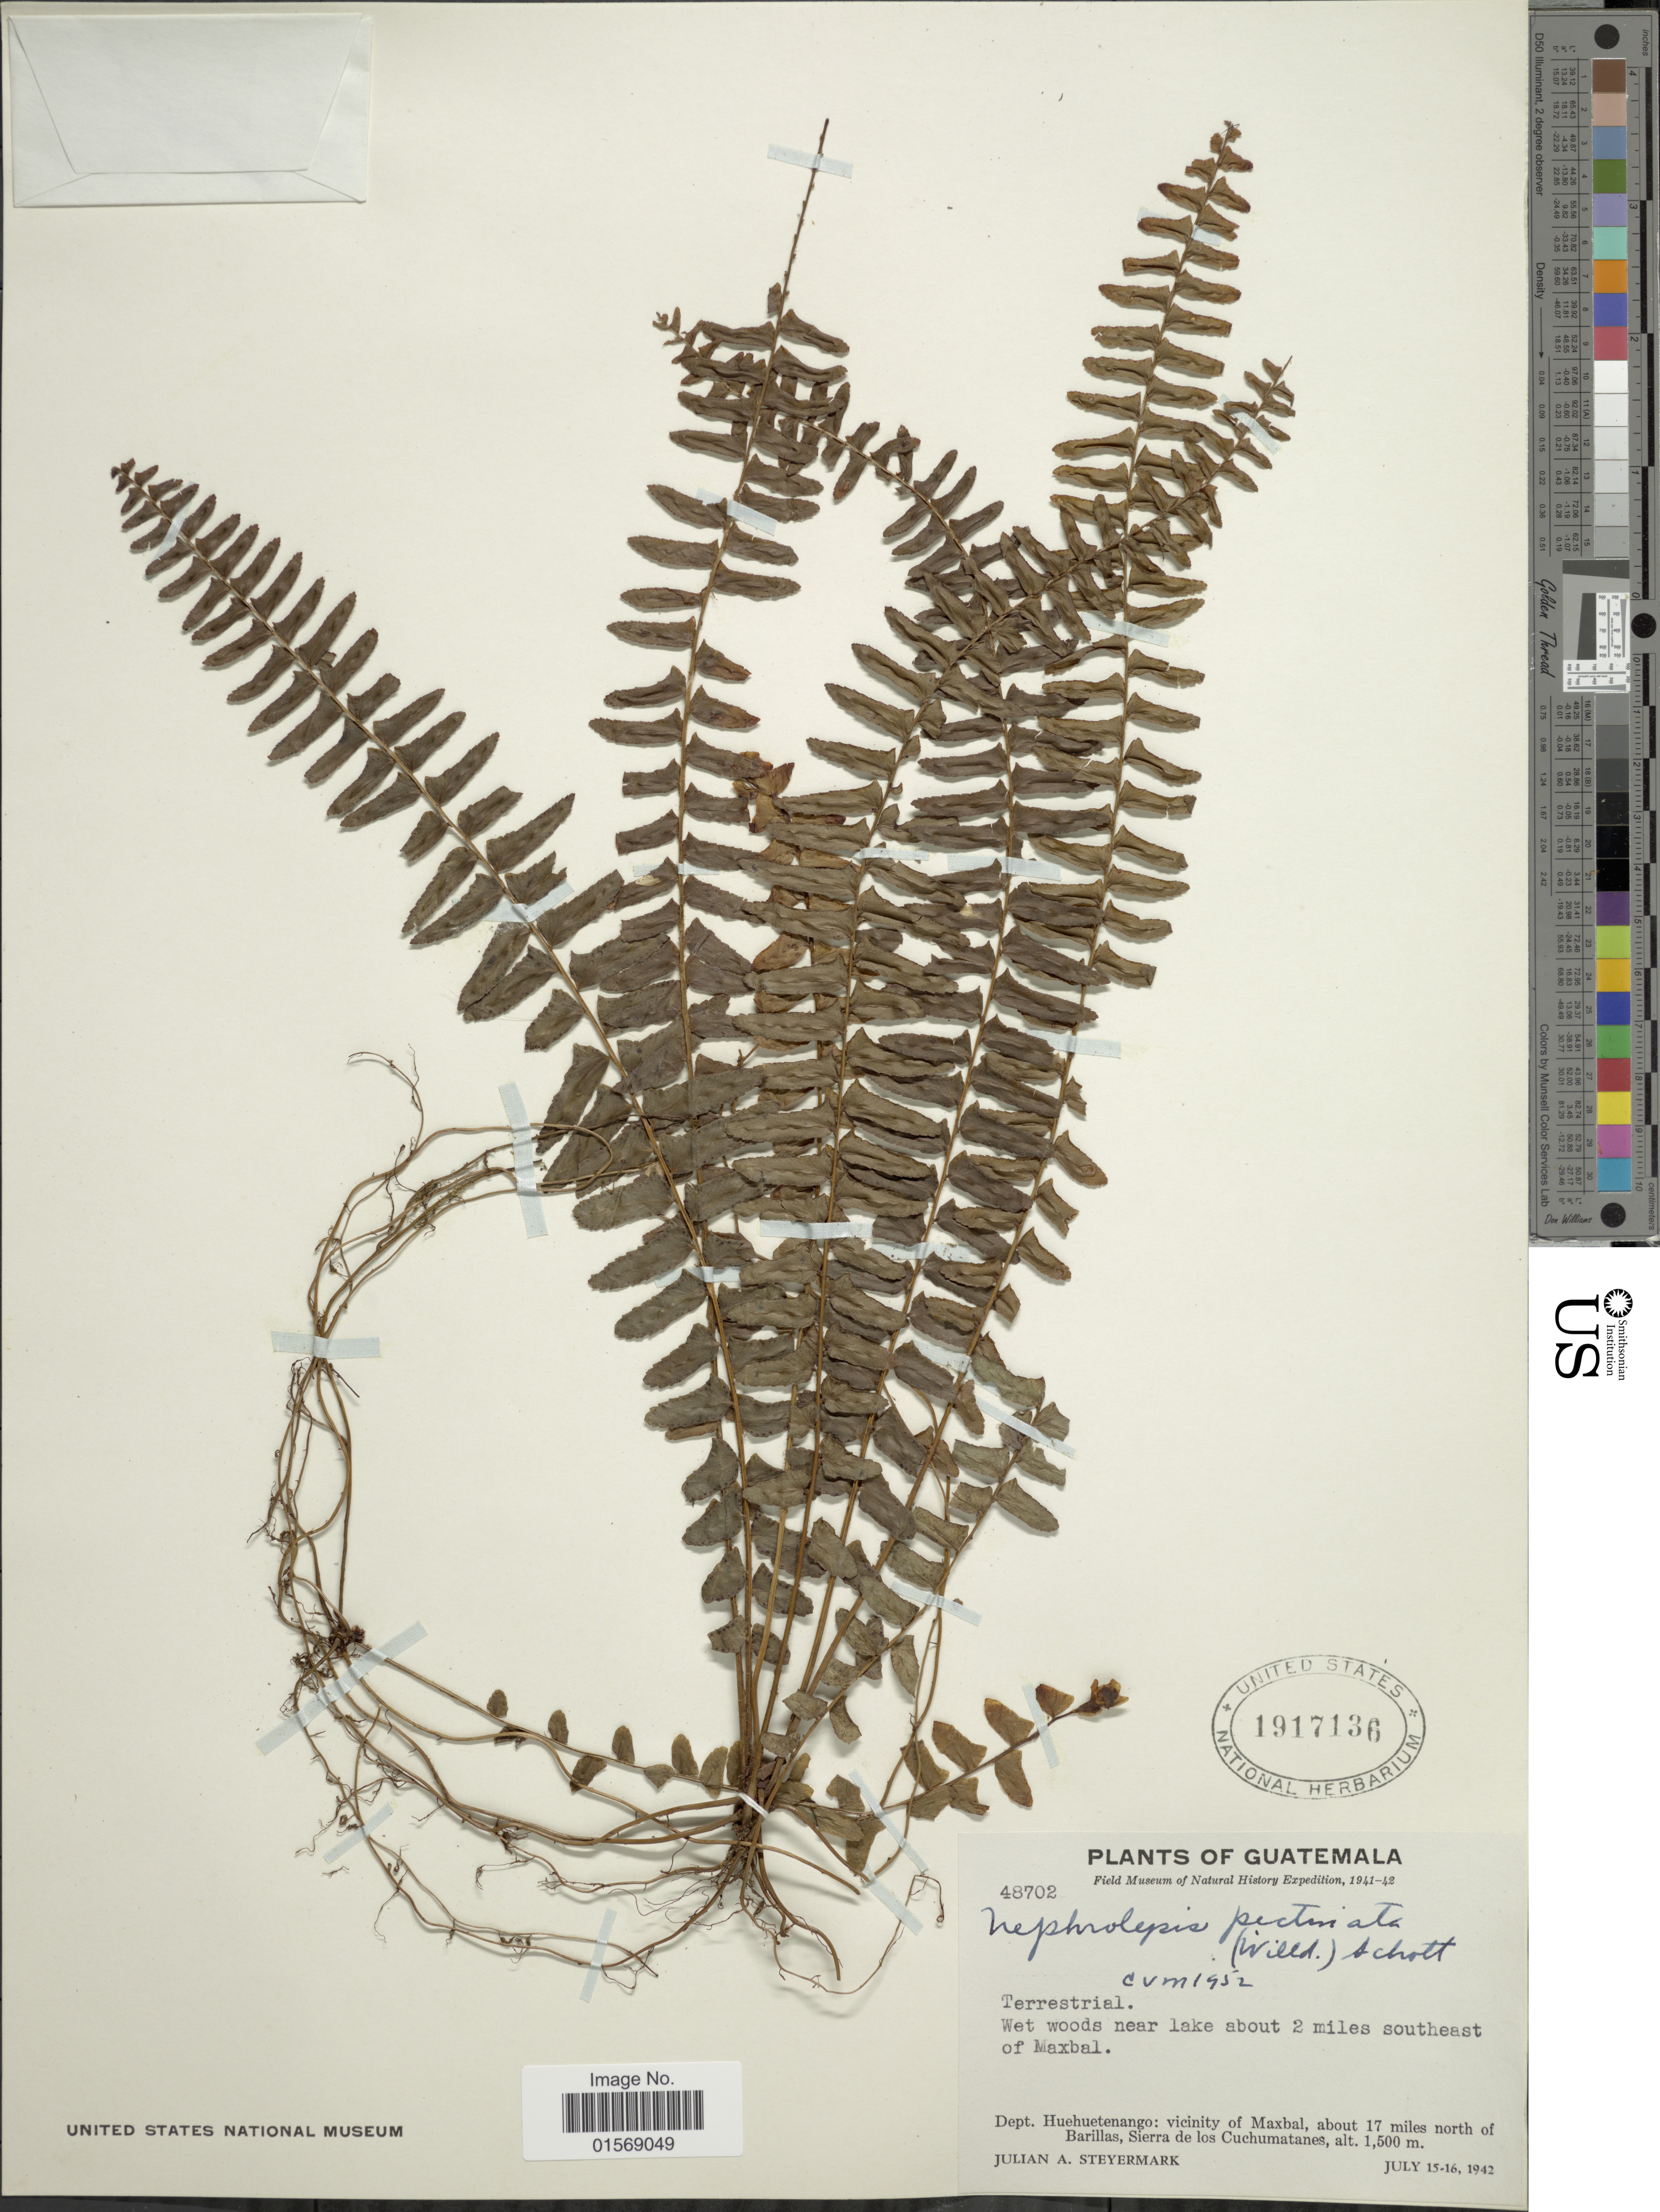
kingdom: Plantae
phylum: Tracheophyta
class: Polypodiopsida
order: Polypodiales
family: Nephrolepidaceae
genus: Nephrolepis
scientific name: Nephrolepis pectinata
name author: (Willd.) Schott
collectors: J. Steyermark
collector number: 48702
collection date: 1942-07-15/1942-07-16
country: Guatemala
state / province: Huehuetenango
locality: Guatemala. about 2 miles southeast of Maxbal, Dept. Huehuetenago: vicinity of Maxbal, about 17 miles north of Barillas. Sierra de los Cuchumatanes.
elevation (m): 1500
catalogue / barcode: US 1917136